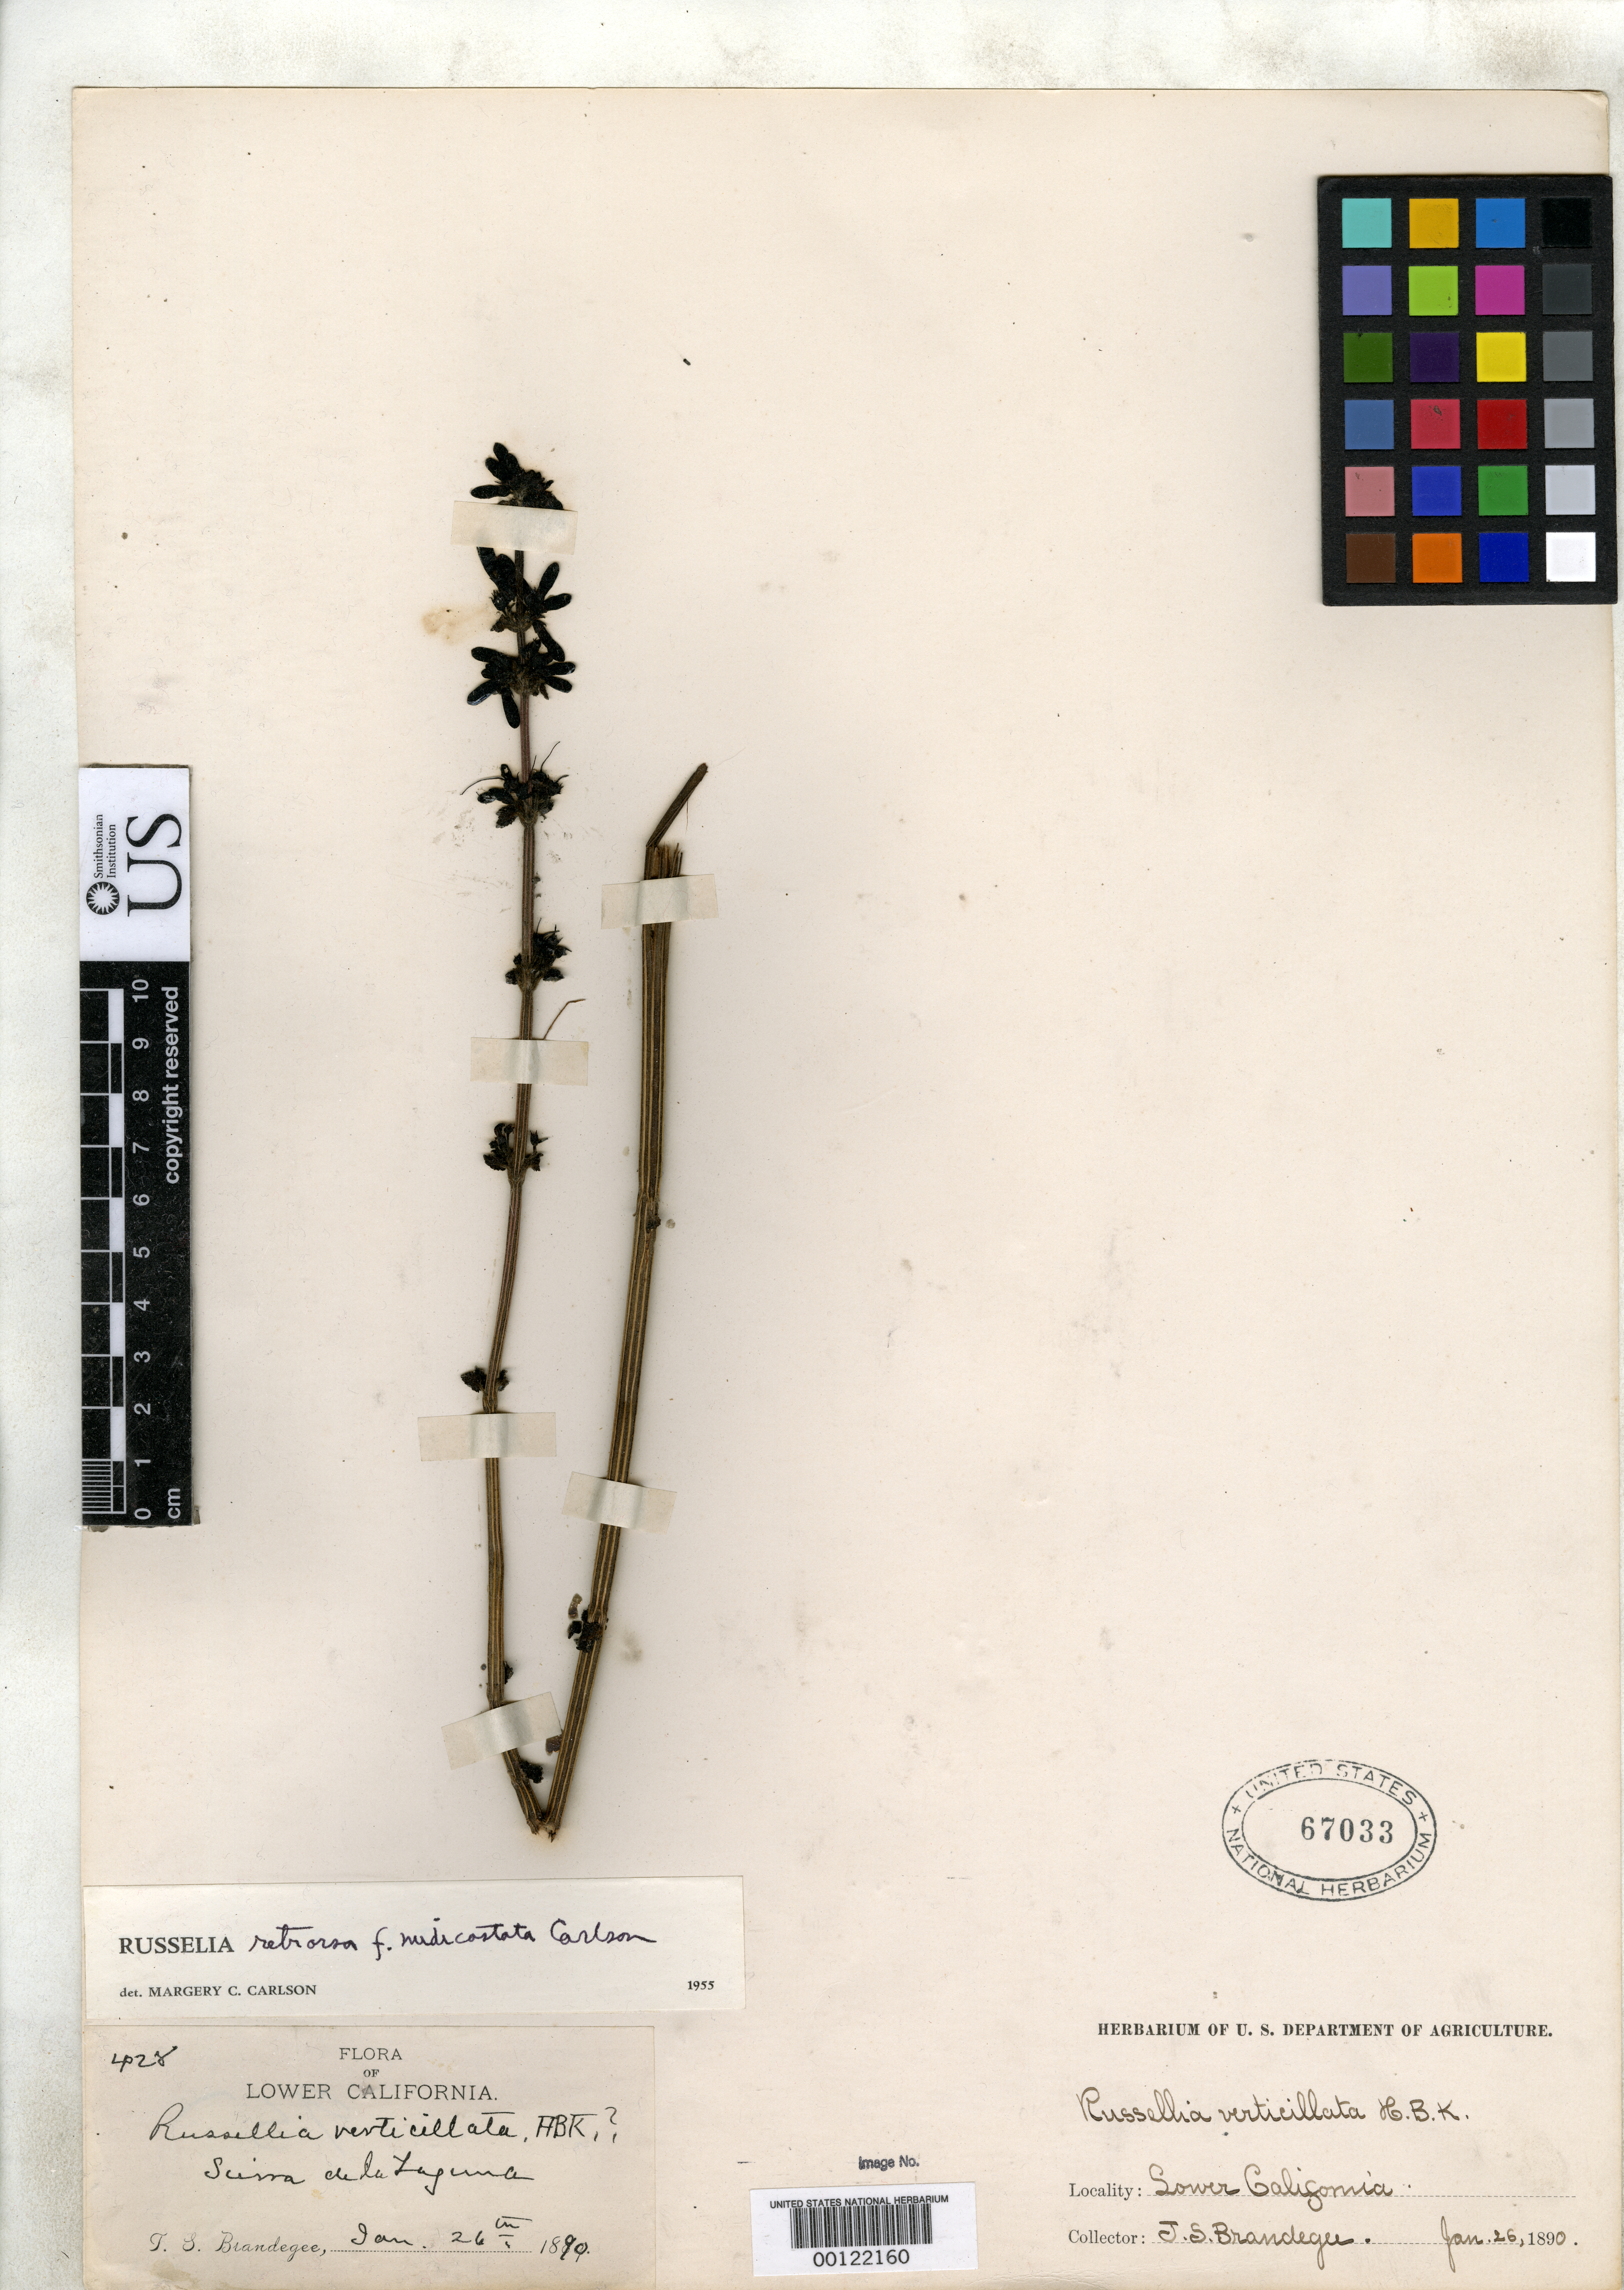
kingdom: Plantae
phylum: Tracheophyta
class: Magnoliopsida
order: Lamiales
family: Plantaginaceae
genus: Russelia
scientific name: Russelia retrorsa f. nudicostata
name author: Carlson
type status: Holotype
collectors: T. S. Brandegee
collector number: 428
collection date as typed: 26 Jan 1890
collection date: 1890-01-26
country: Mexico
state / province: Baja California Norte / Baja California Sur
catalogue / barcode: US 67033